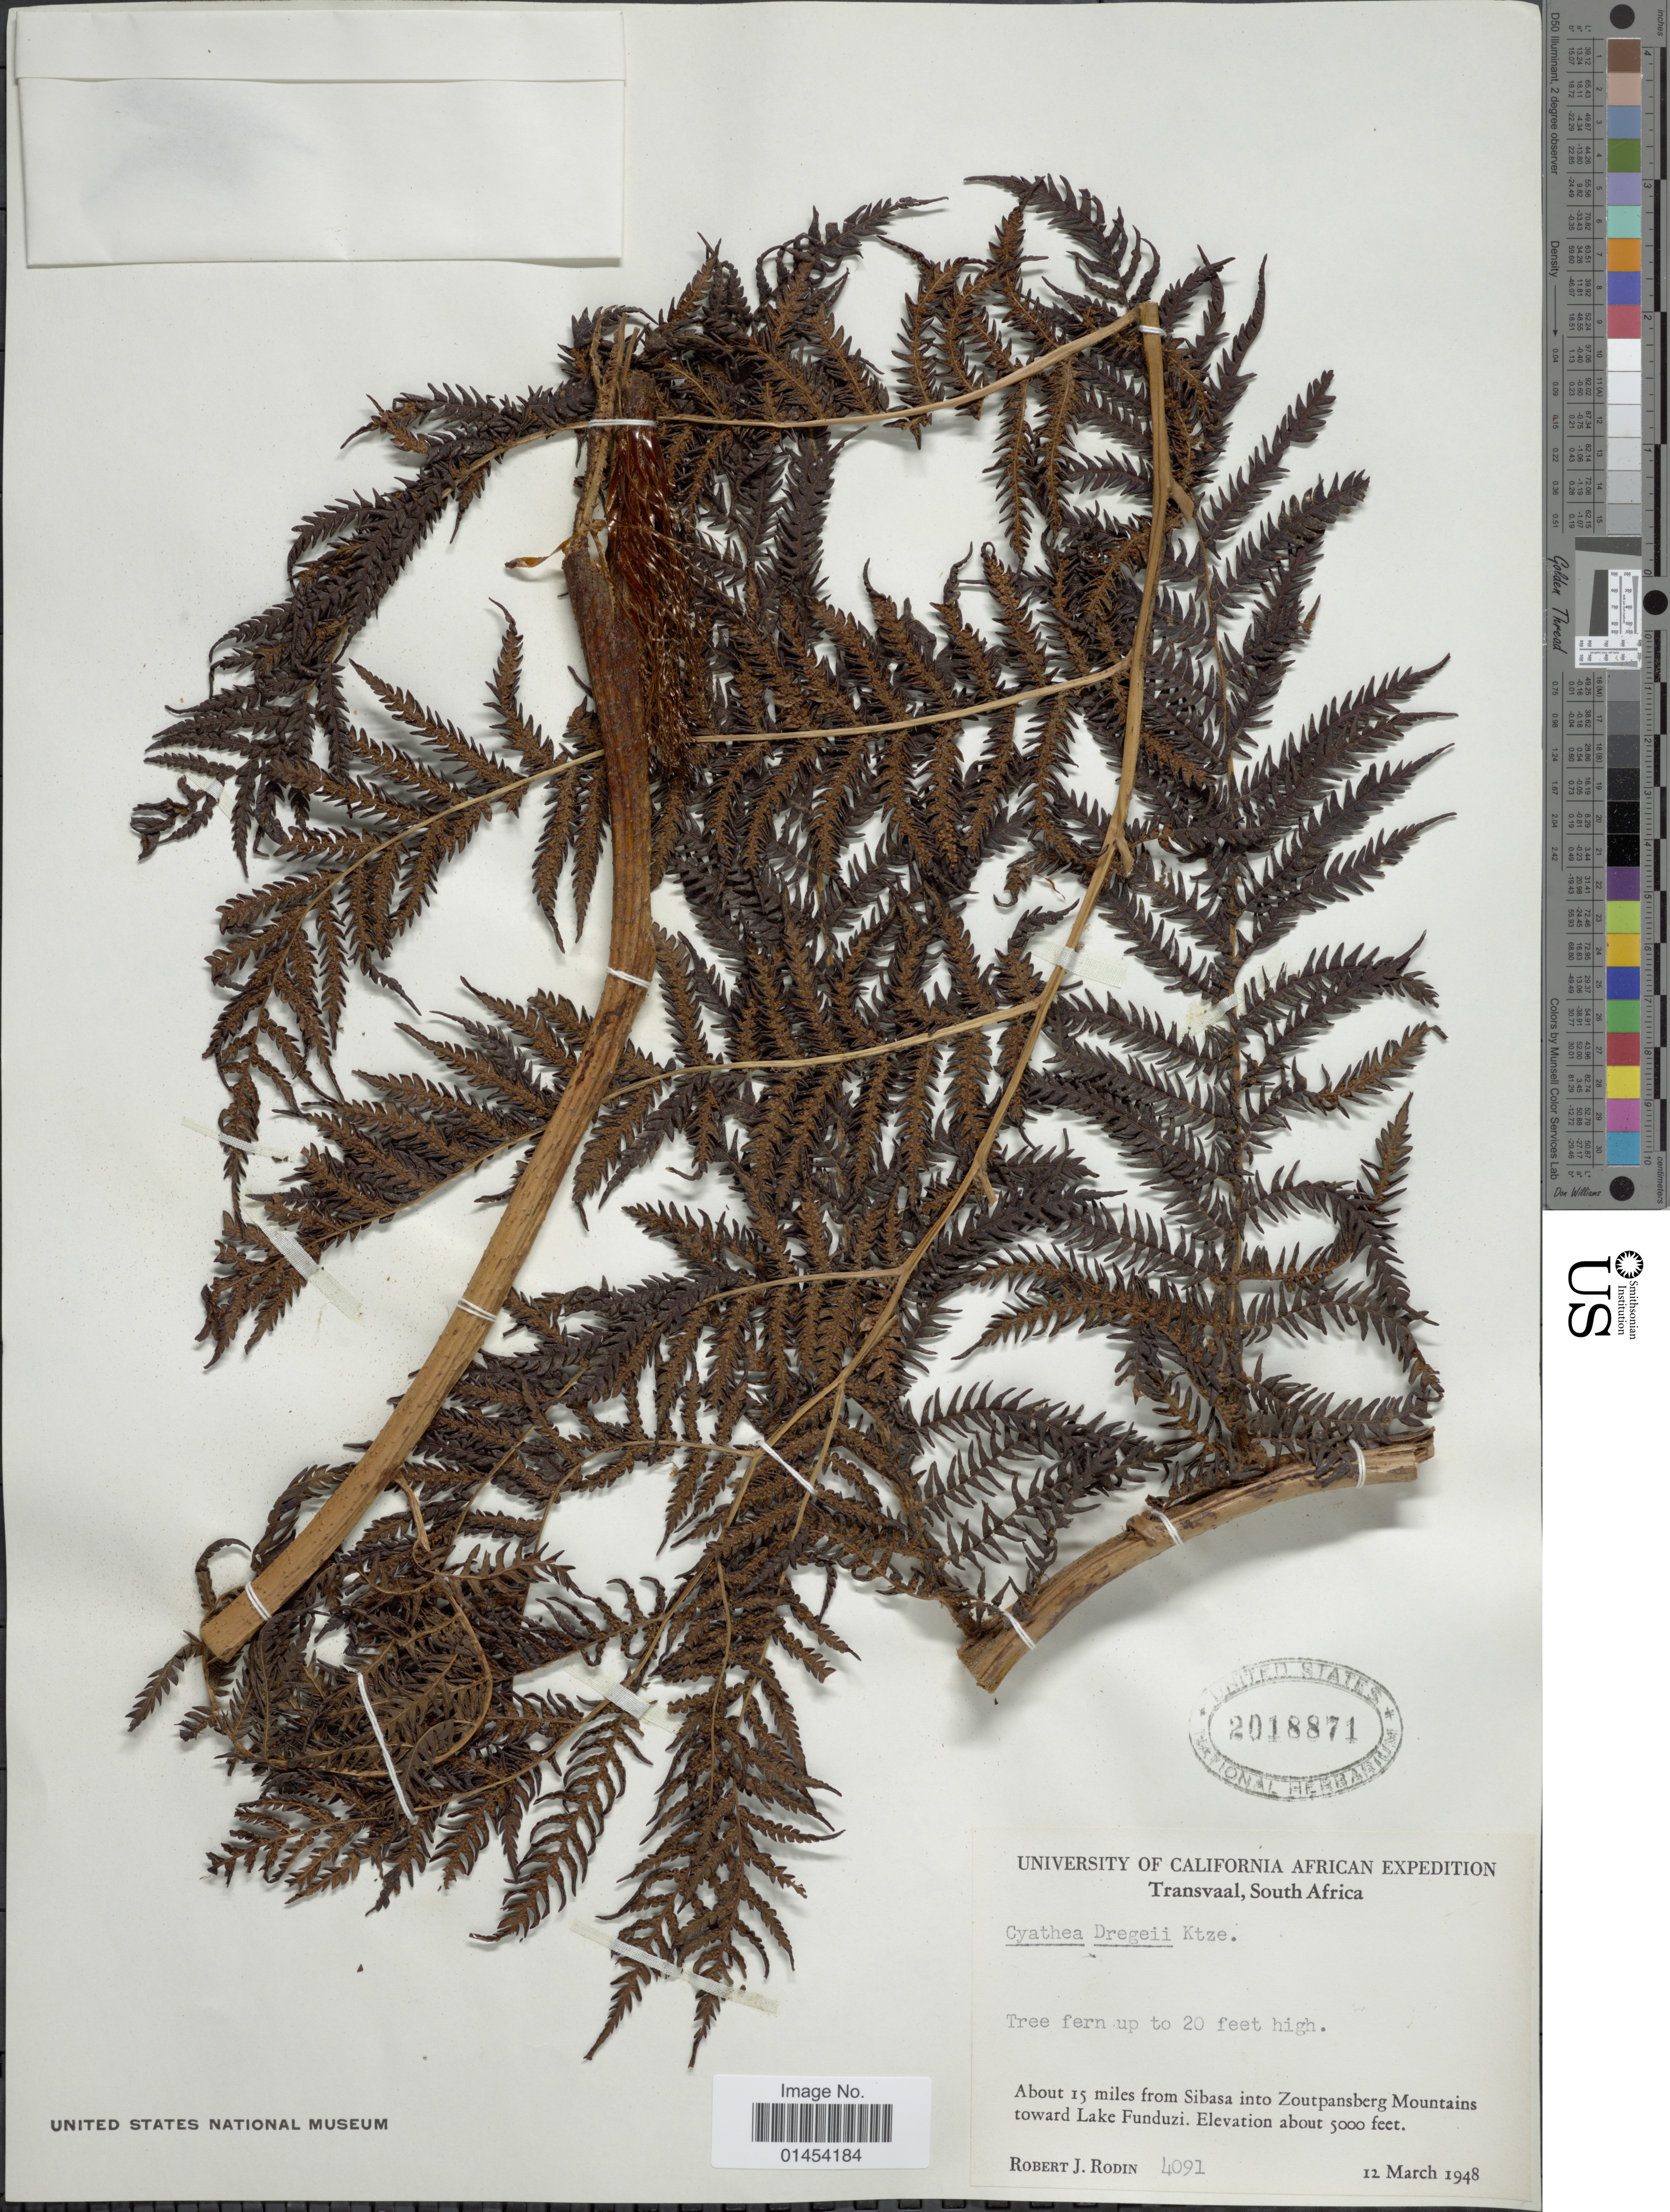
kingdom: Plantae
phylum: Tracheophyta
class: Polypodiopsida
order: Cyatheales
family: Cyatheaceae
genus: Cyathea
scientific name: Cyathea dregei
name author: Kunze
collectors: R. J. Rodin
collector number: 4091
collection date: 1948-03-12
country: South Africa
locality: Transvaal. About 15 miles from Sibasa into Zoutpansberg Mountains toward Lake Funduzi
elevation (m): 1524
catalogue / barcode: US 2018871